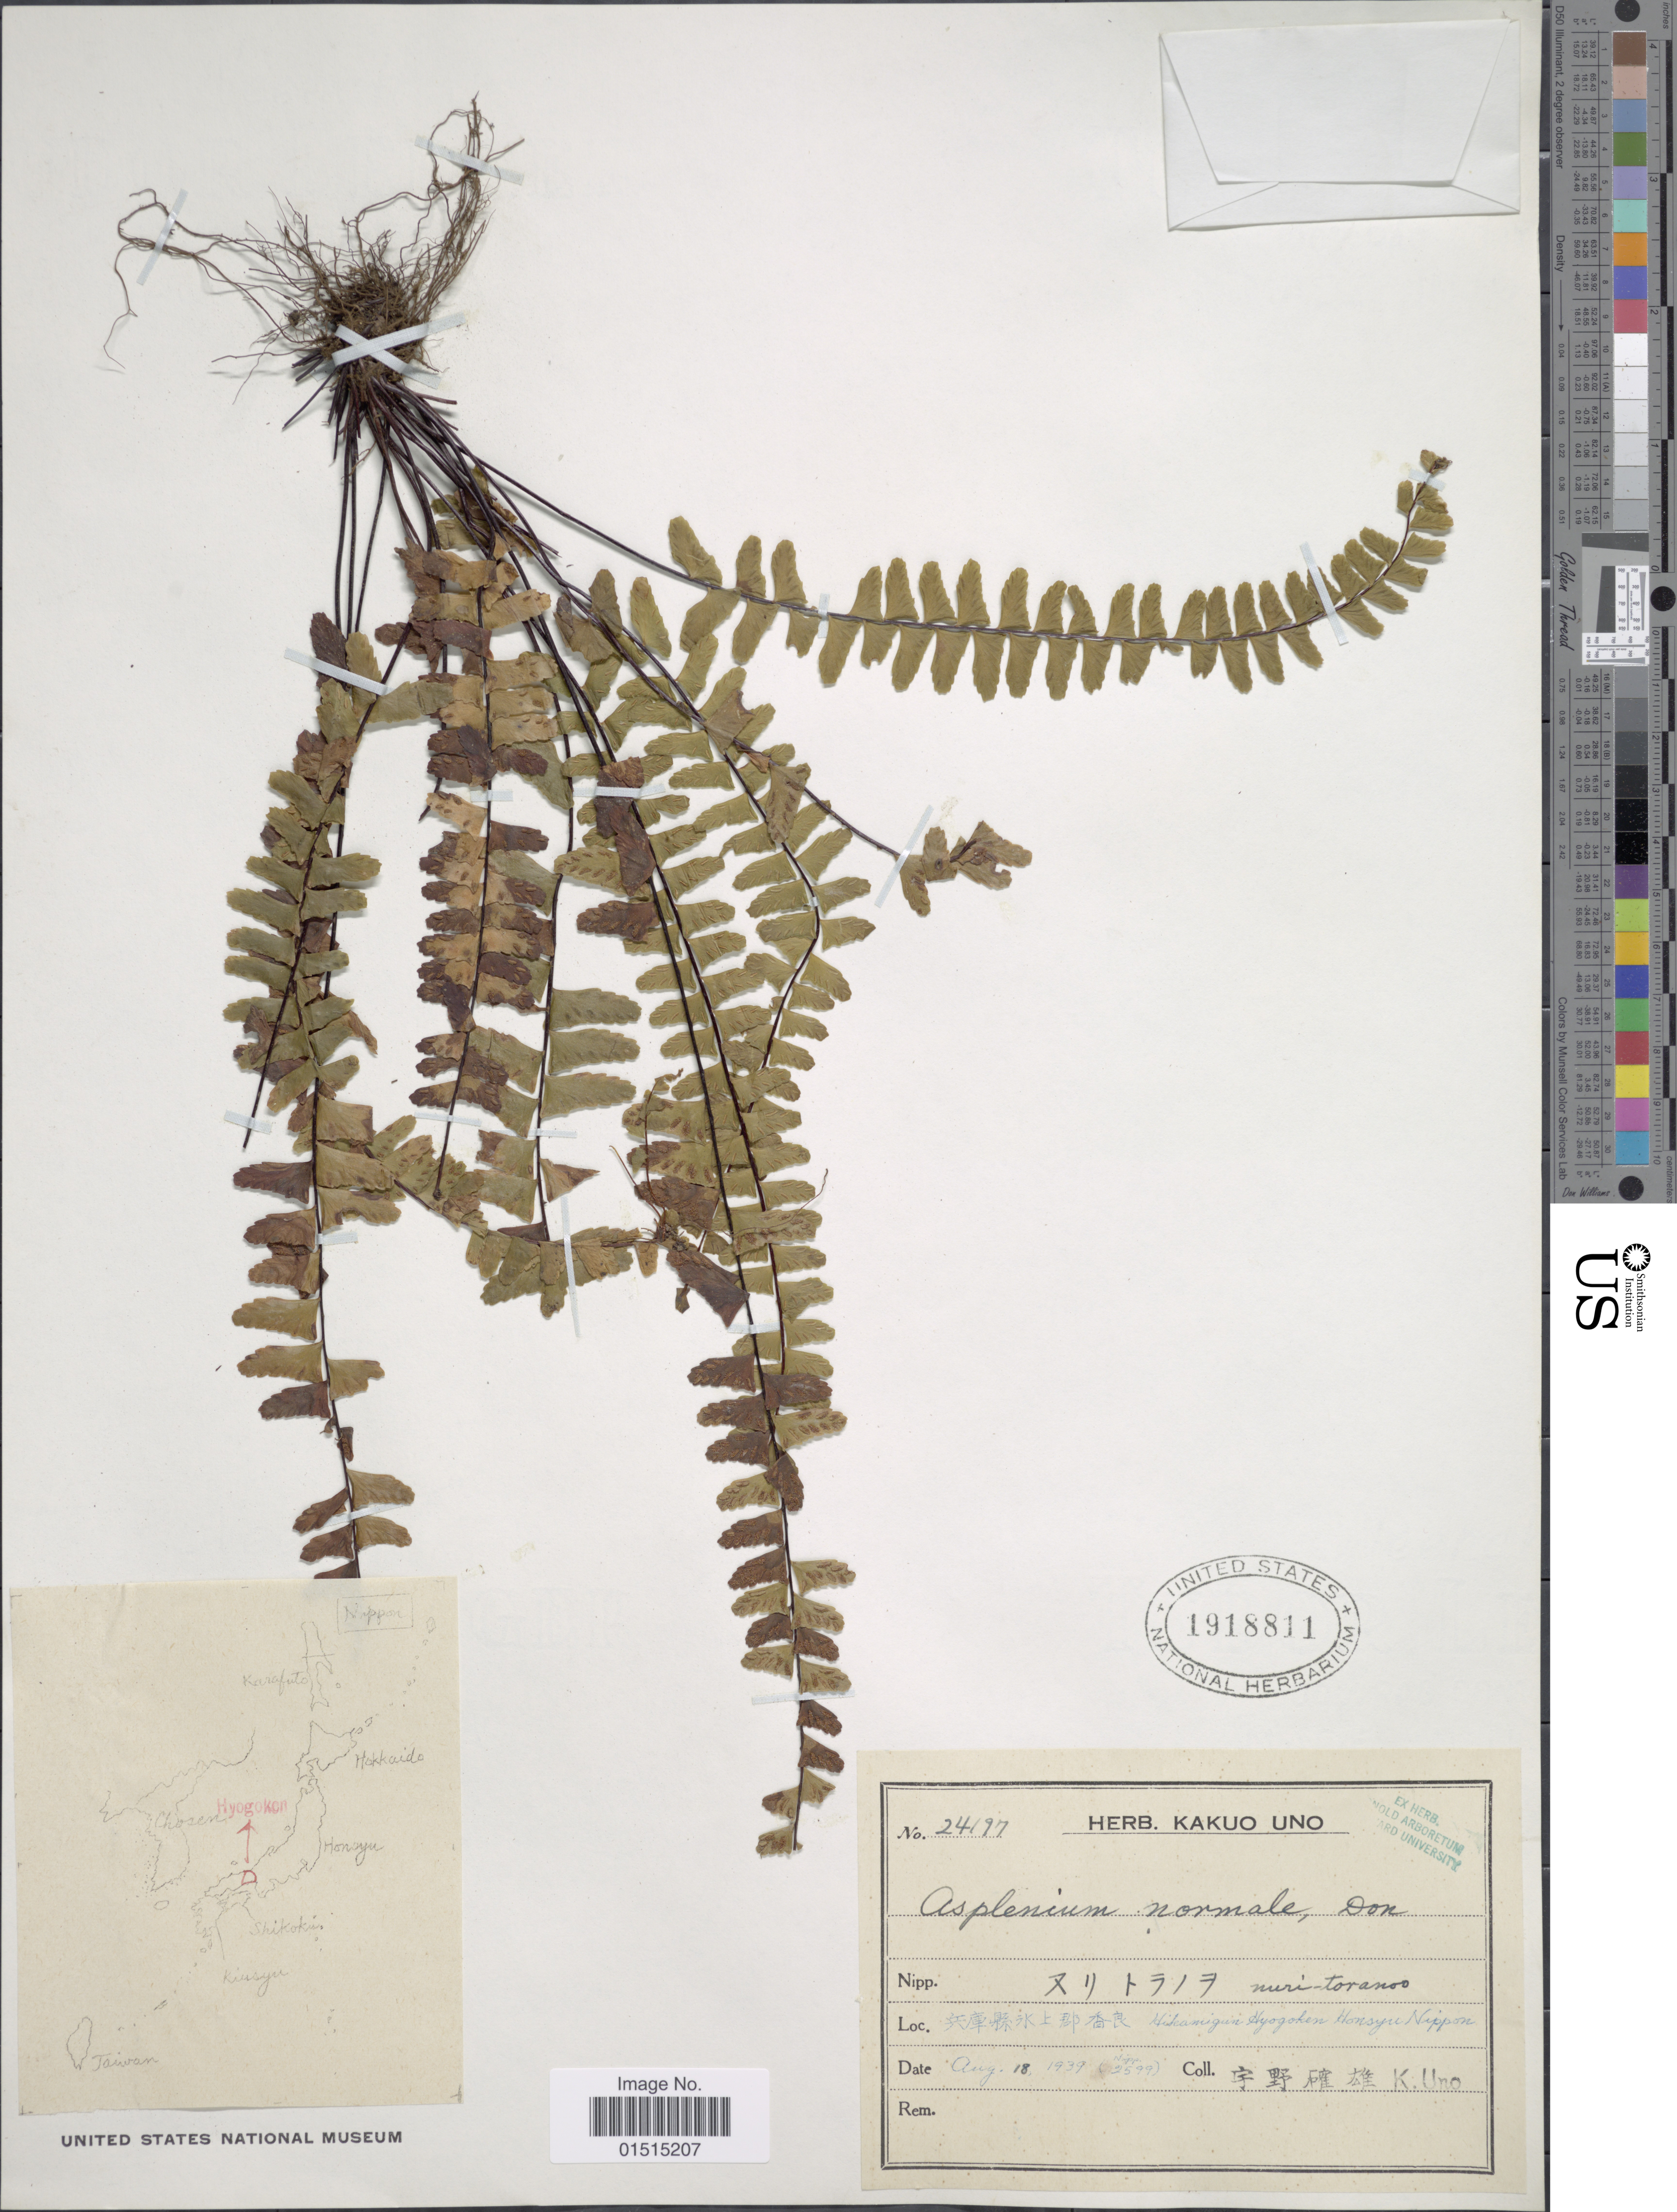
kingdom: Plantae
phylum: Tracheophyta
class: Polypodiopsida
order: Polypodiales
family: Aspleniaceae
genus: Asplenium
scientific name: Asplenium normale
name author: D. Don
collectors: K. Uno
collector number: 24197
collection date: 1939-08-18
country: Japan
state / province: Hyogo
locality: Hikamigun Hyogoken Honsyu Nippon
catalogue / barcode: US 1918811